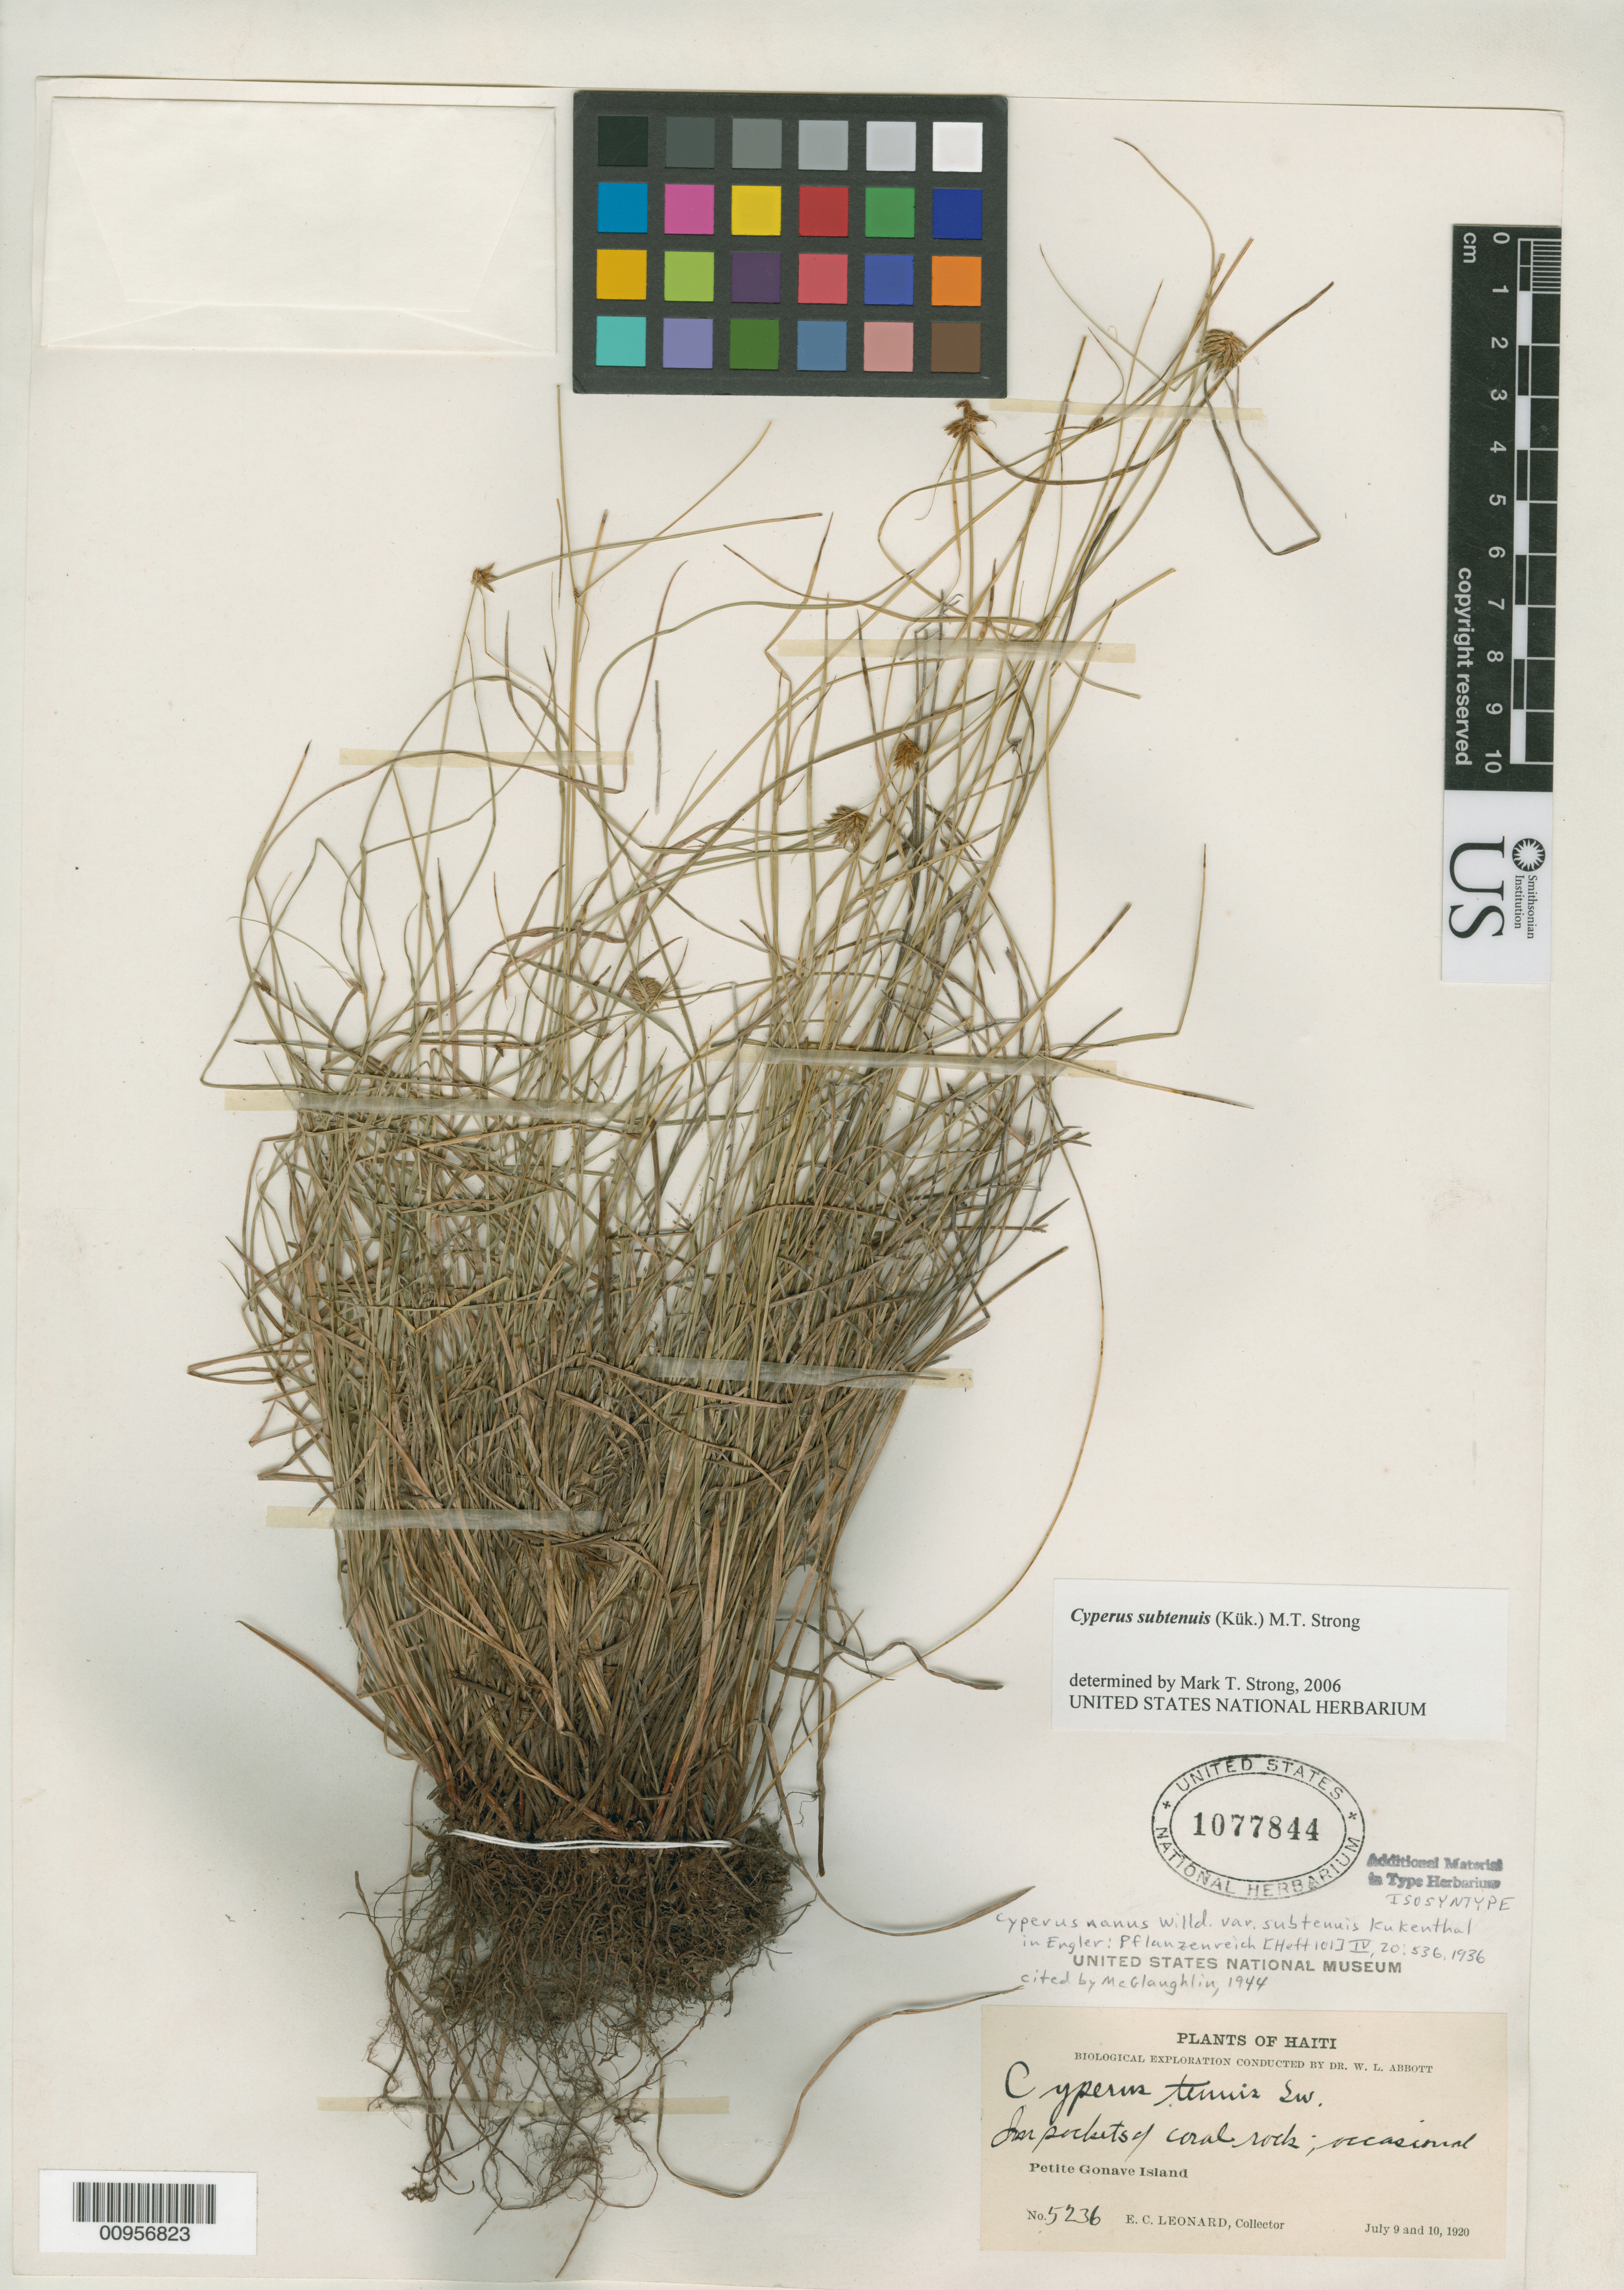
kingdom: Plantae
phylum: Tracheophyta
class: Liliopsida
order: Poales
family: Cyperaceae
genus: Cyperus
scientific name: Cyperus nanus var. subtenuis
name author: Kük. in Engl.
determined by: Strong, M. T., (US), Smithsonian Institution - National Museum of Natural History (UNITED STATES)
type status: Isosyntype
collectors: E. C. Leonard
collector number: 5236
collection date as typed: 09 Jul 1920 and 10 Jul 1920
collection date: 1920-07-09,1920-07-10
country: Haiti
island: Petite Gonave Island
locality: Petite Gonave Island.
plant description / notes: Lectotype collection is H 10806 as designated by M.T. Strong, Contr. U.S. Natl. Herb. 52: 288 (2005).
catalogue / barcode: US 1077844